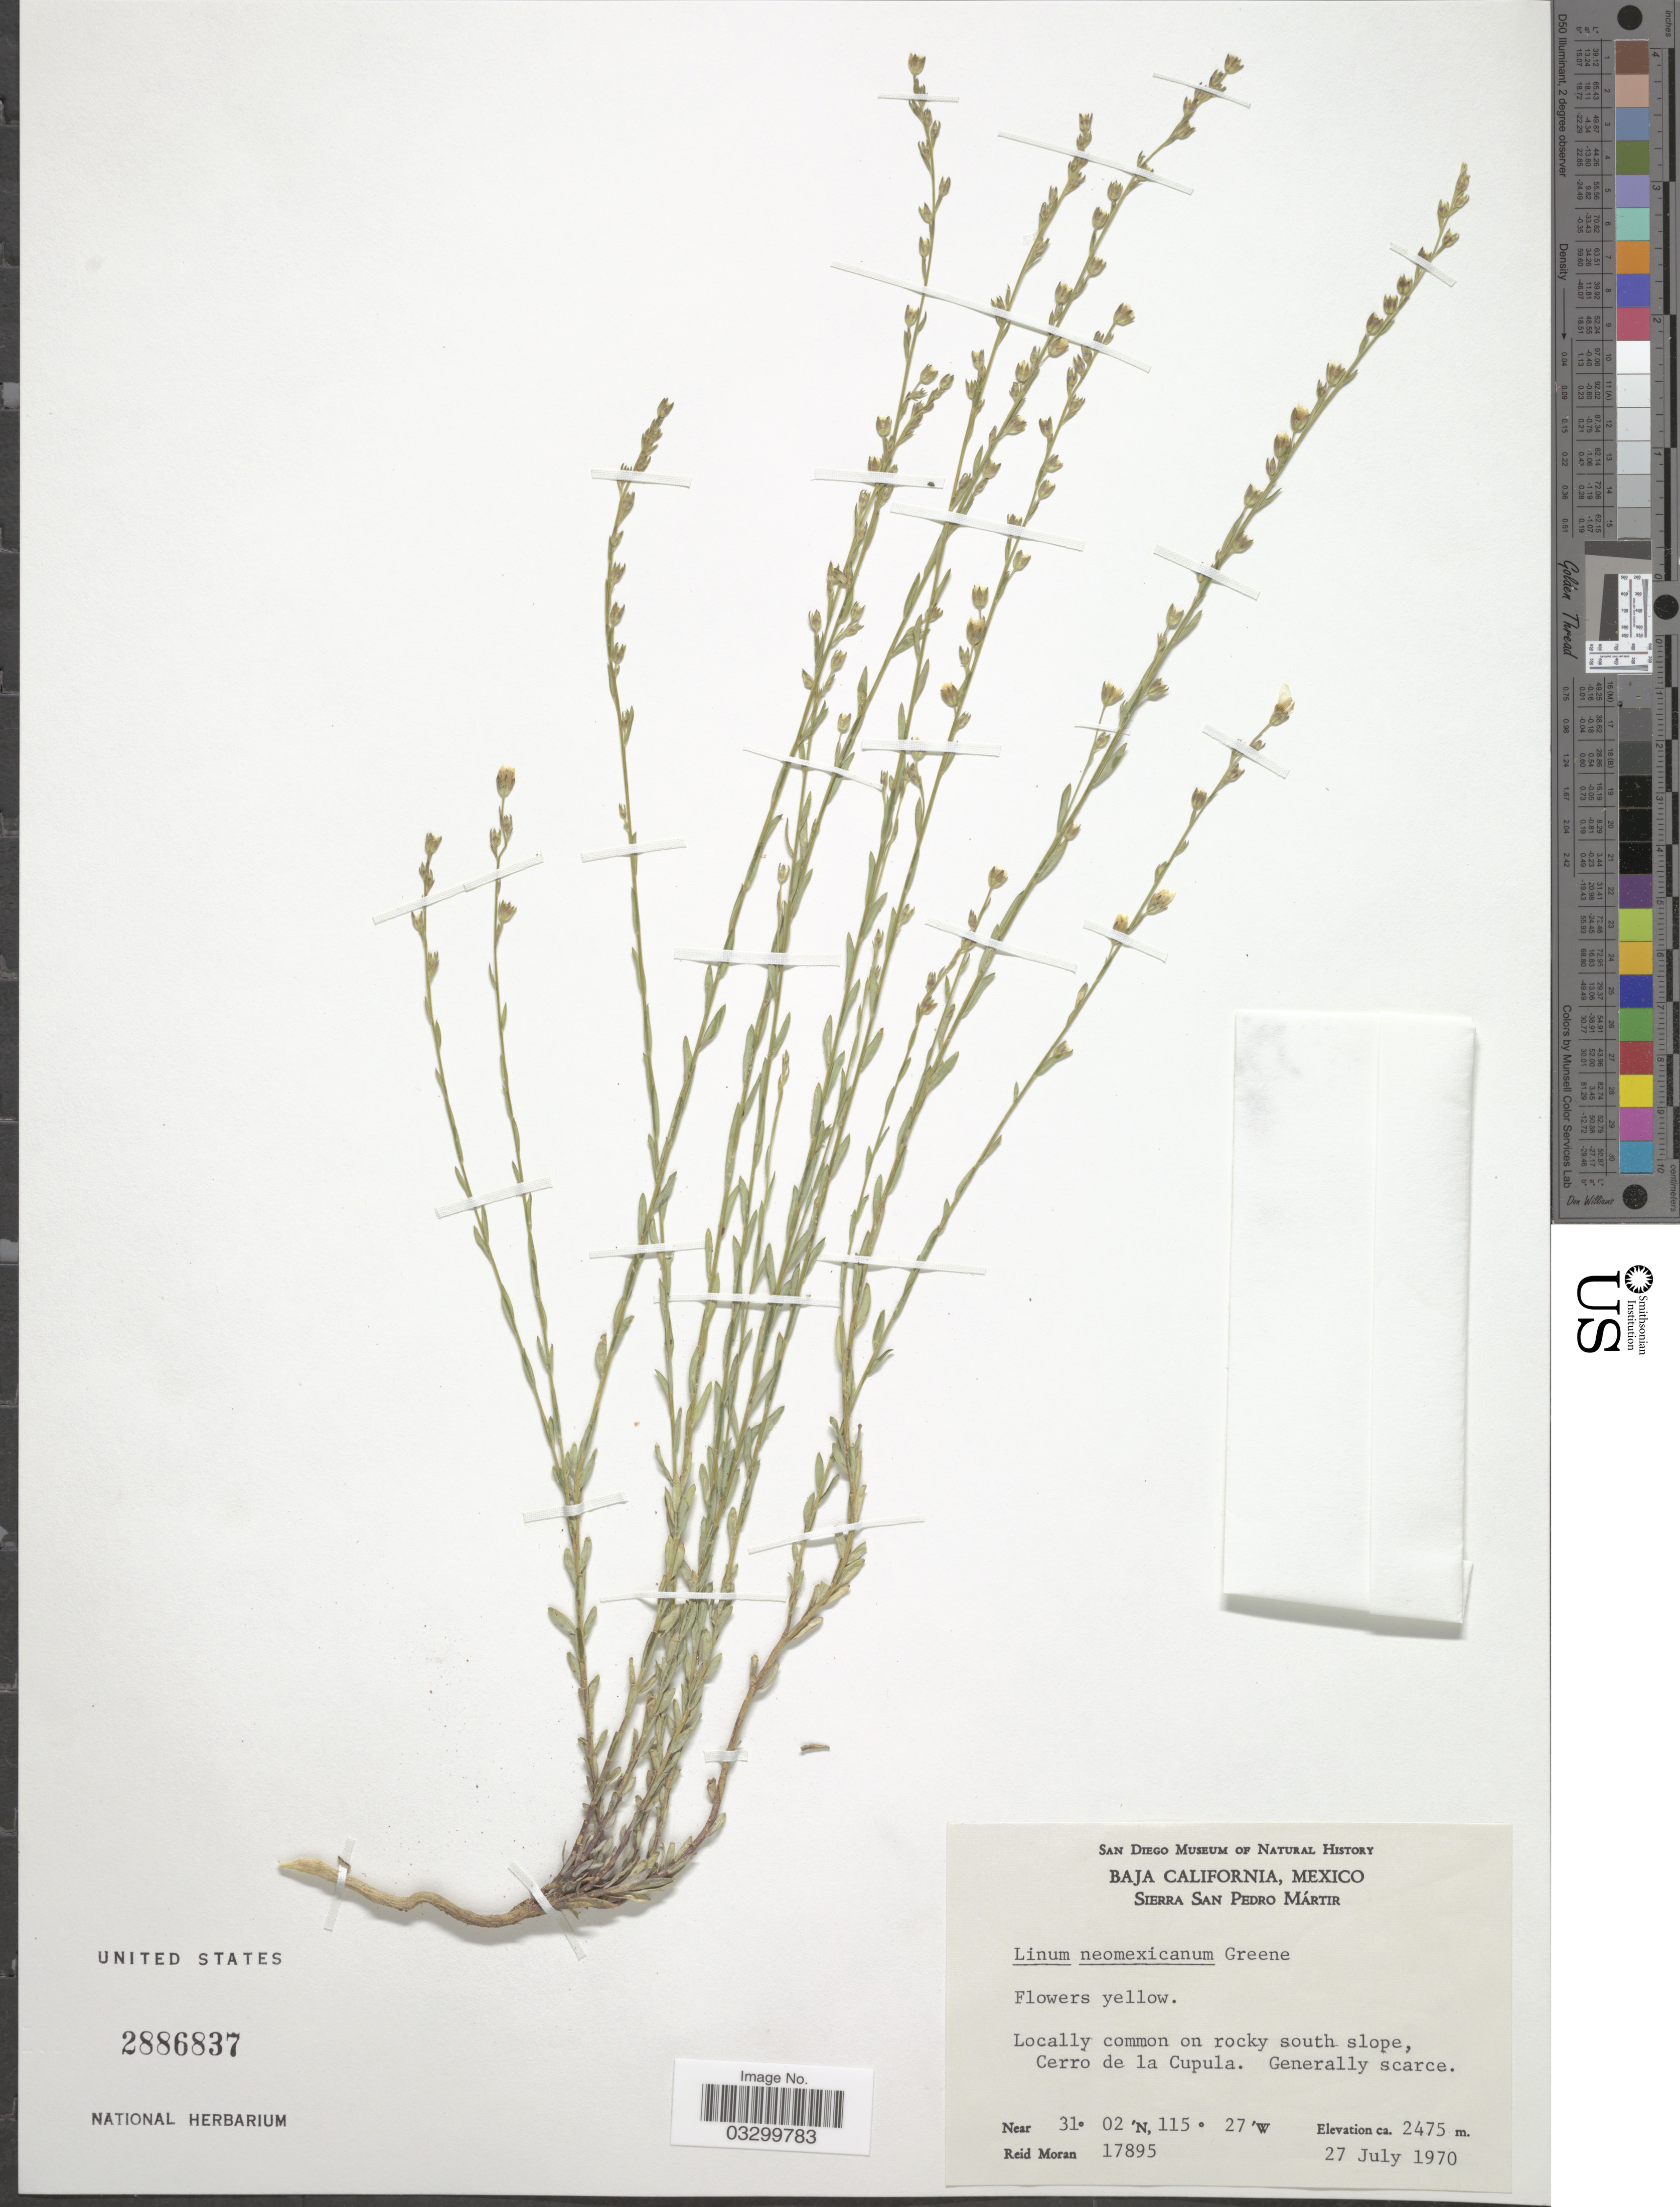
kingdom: Plantae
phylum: Tracheophyta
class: Magnoliopsida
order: Malpighiales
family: Linaceae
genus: Linum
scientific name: Linum neomexicanum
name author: Greene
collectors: R. V. Moran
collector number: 17895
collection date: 1970-07-27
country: Mexico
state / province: Baja California Norte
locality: Sierra San Pedro Mártir, Locally common on rocky south slope, Cerro de la Cupula.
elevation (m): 2475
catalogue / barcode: US 2886837